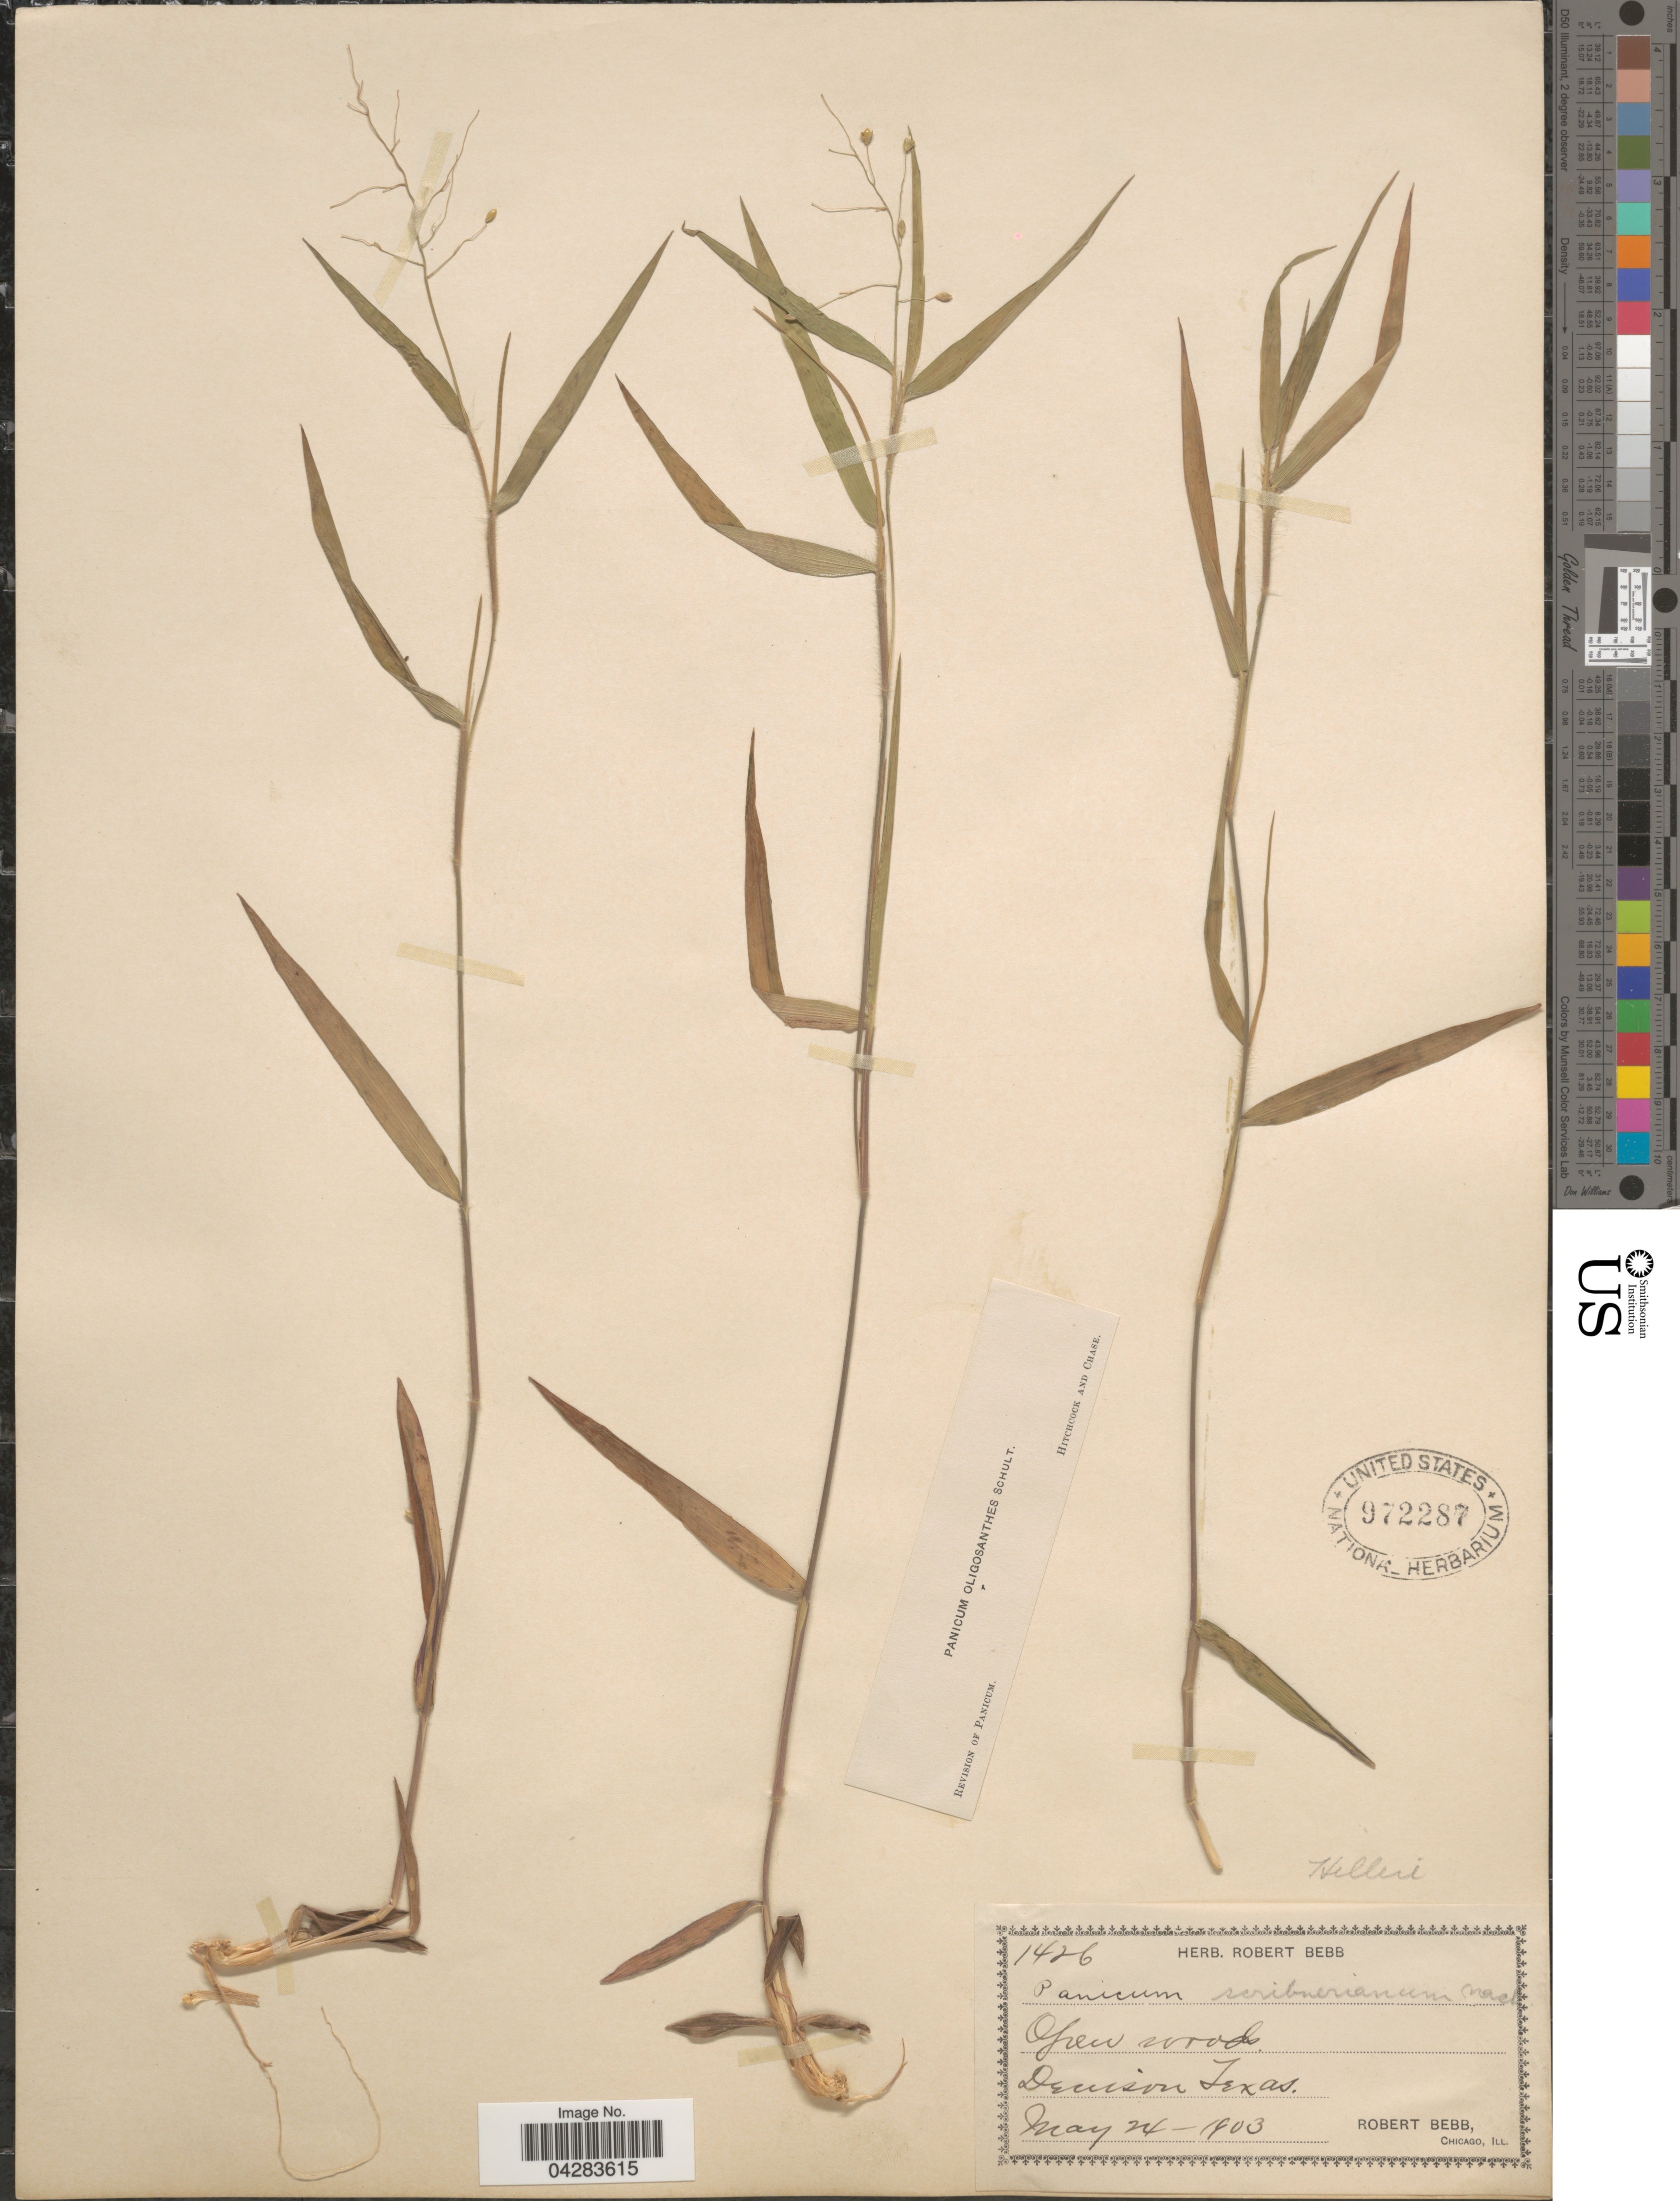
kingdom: Plantae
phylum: Tracheophyta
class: Liliopsida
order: Poales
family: Poaceae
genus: Dichanthelium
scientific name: Dichanthelium oligosanthes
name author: (Schult.) Gould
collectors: R. Bebb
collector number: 1426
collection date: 1903-05-24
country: United States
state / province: Texas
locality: Denison.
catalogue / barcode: US 972287